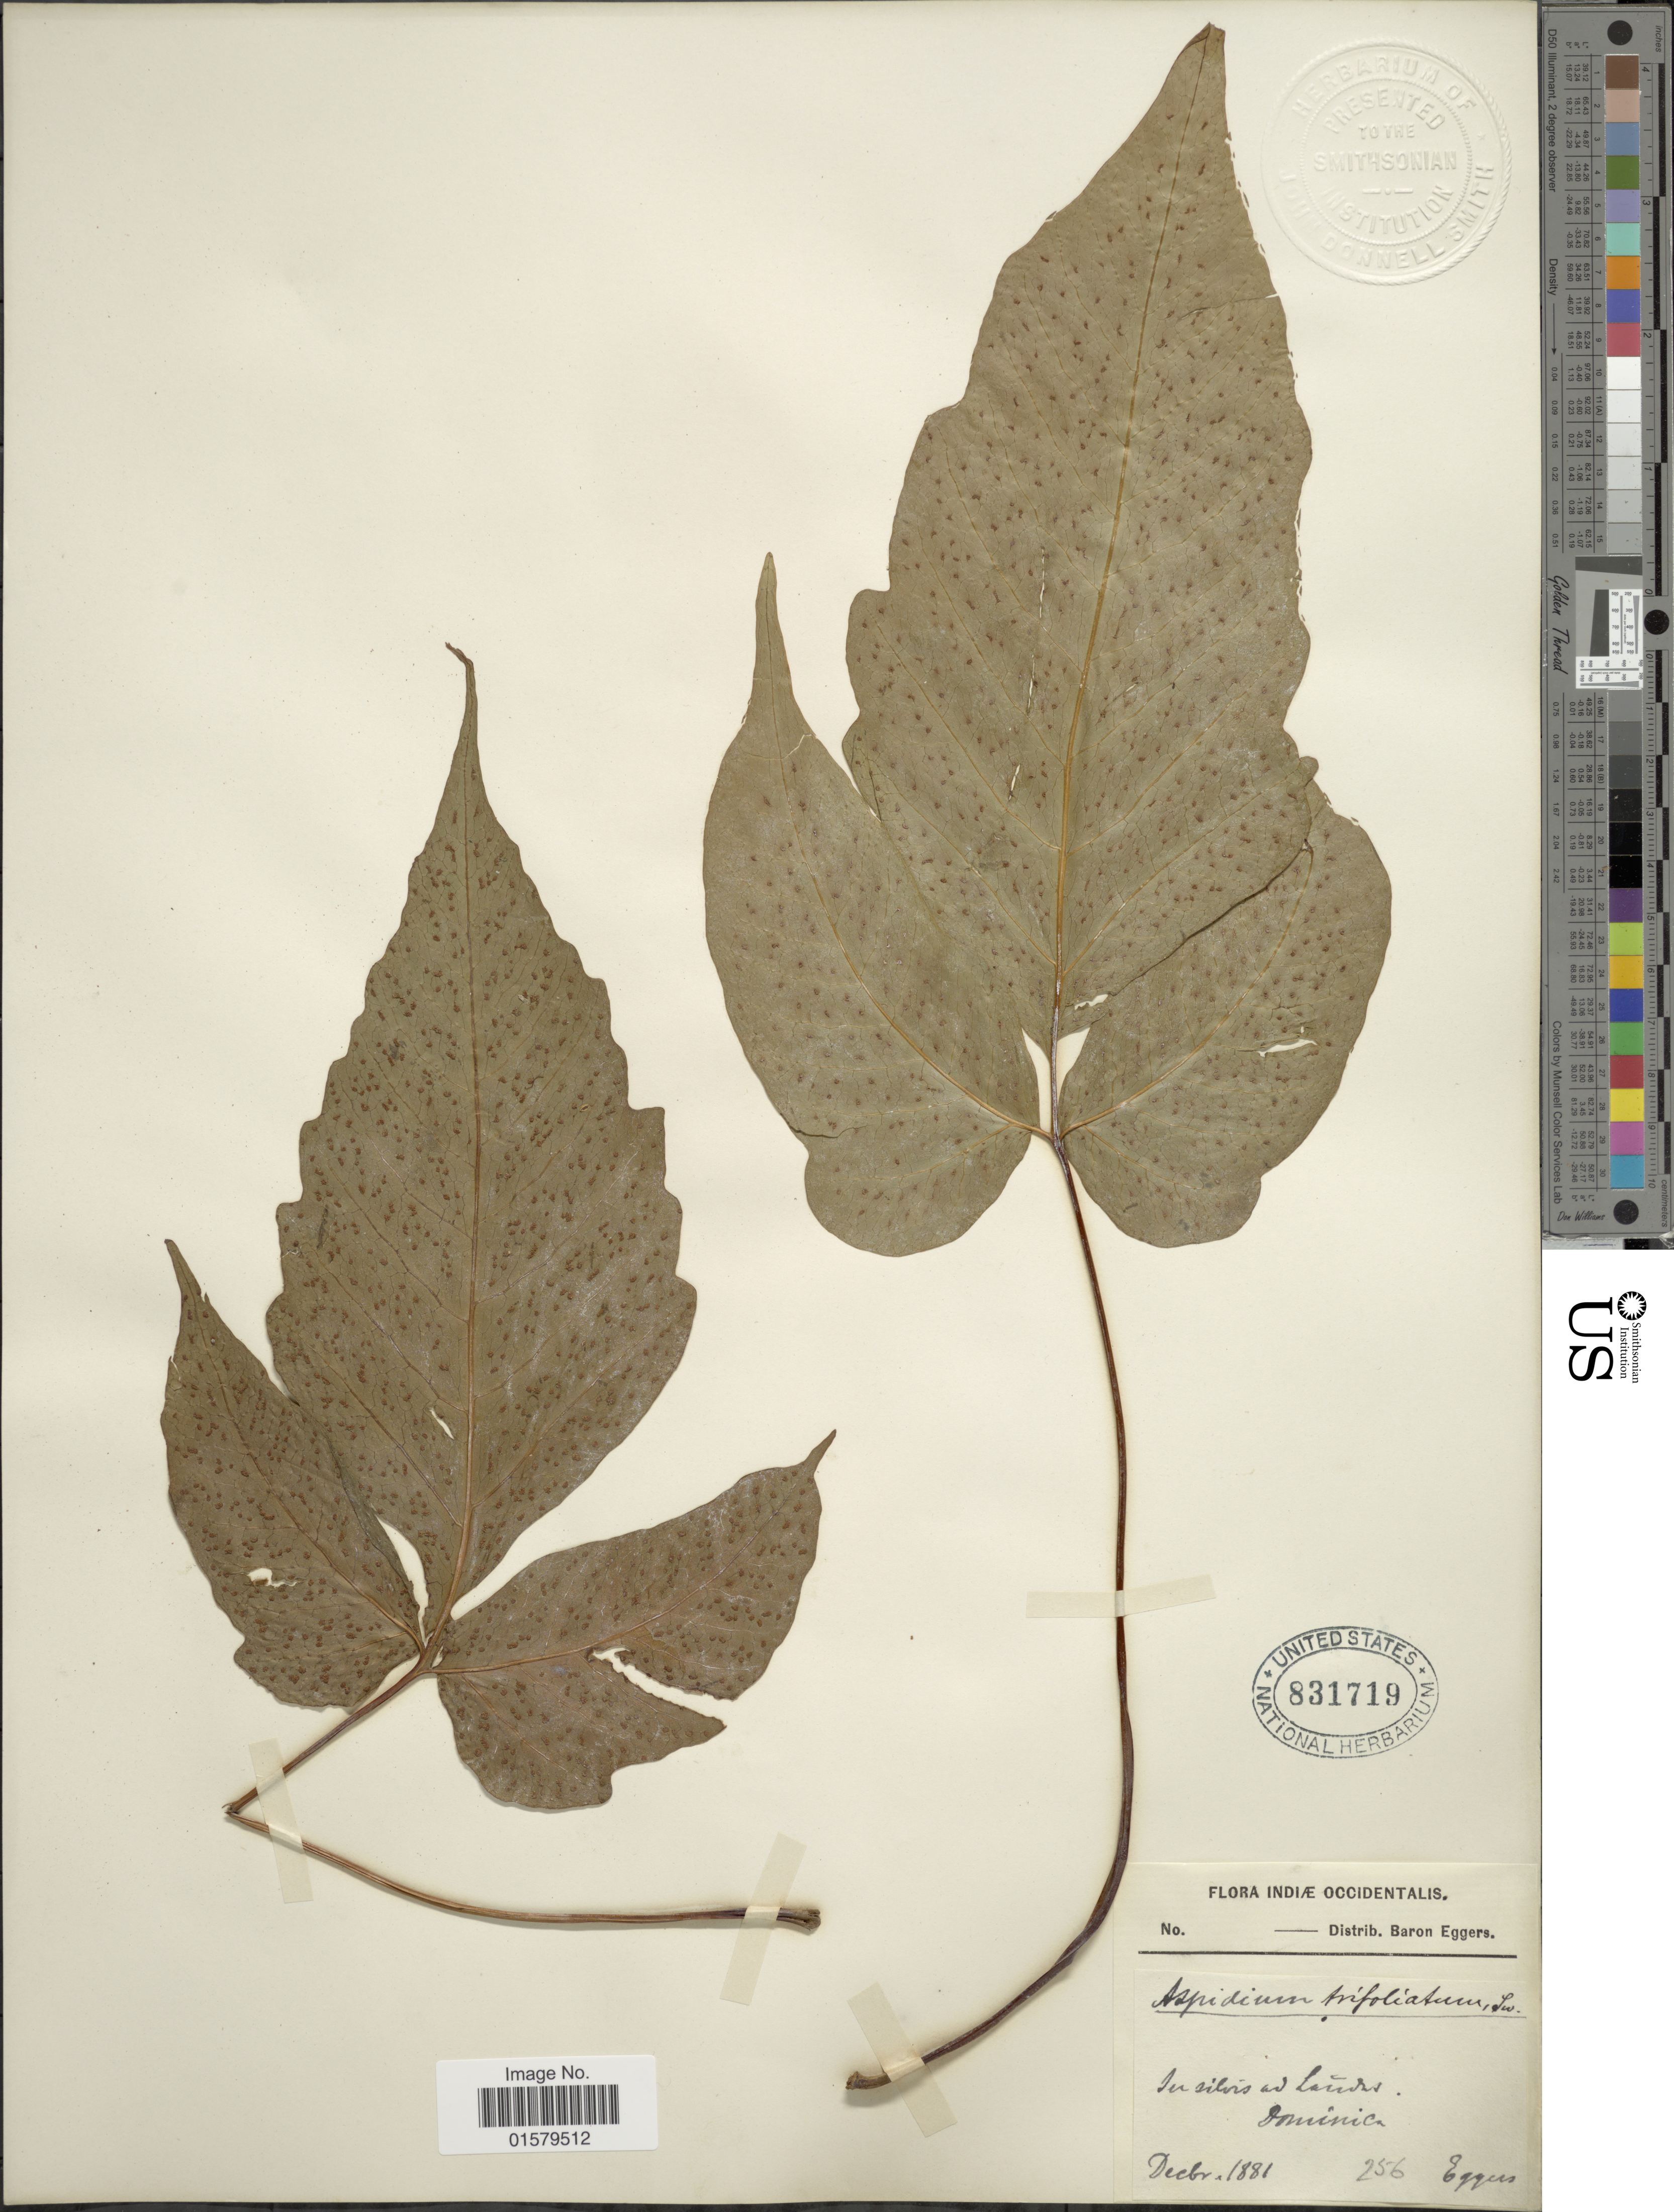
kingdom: Plantae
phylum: Tracheophyta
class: Polypodiopsida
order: Polypodiales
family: Tectariaceae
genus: Tectaria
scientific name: Tectaria trifoliata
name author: (L.) Cav.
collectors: H. F. A. von Eggers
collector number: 256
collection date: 1881-12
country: Dominica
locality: In silvis ad Laudat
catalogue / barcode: US 831719